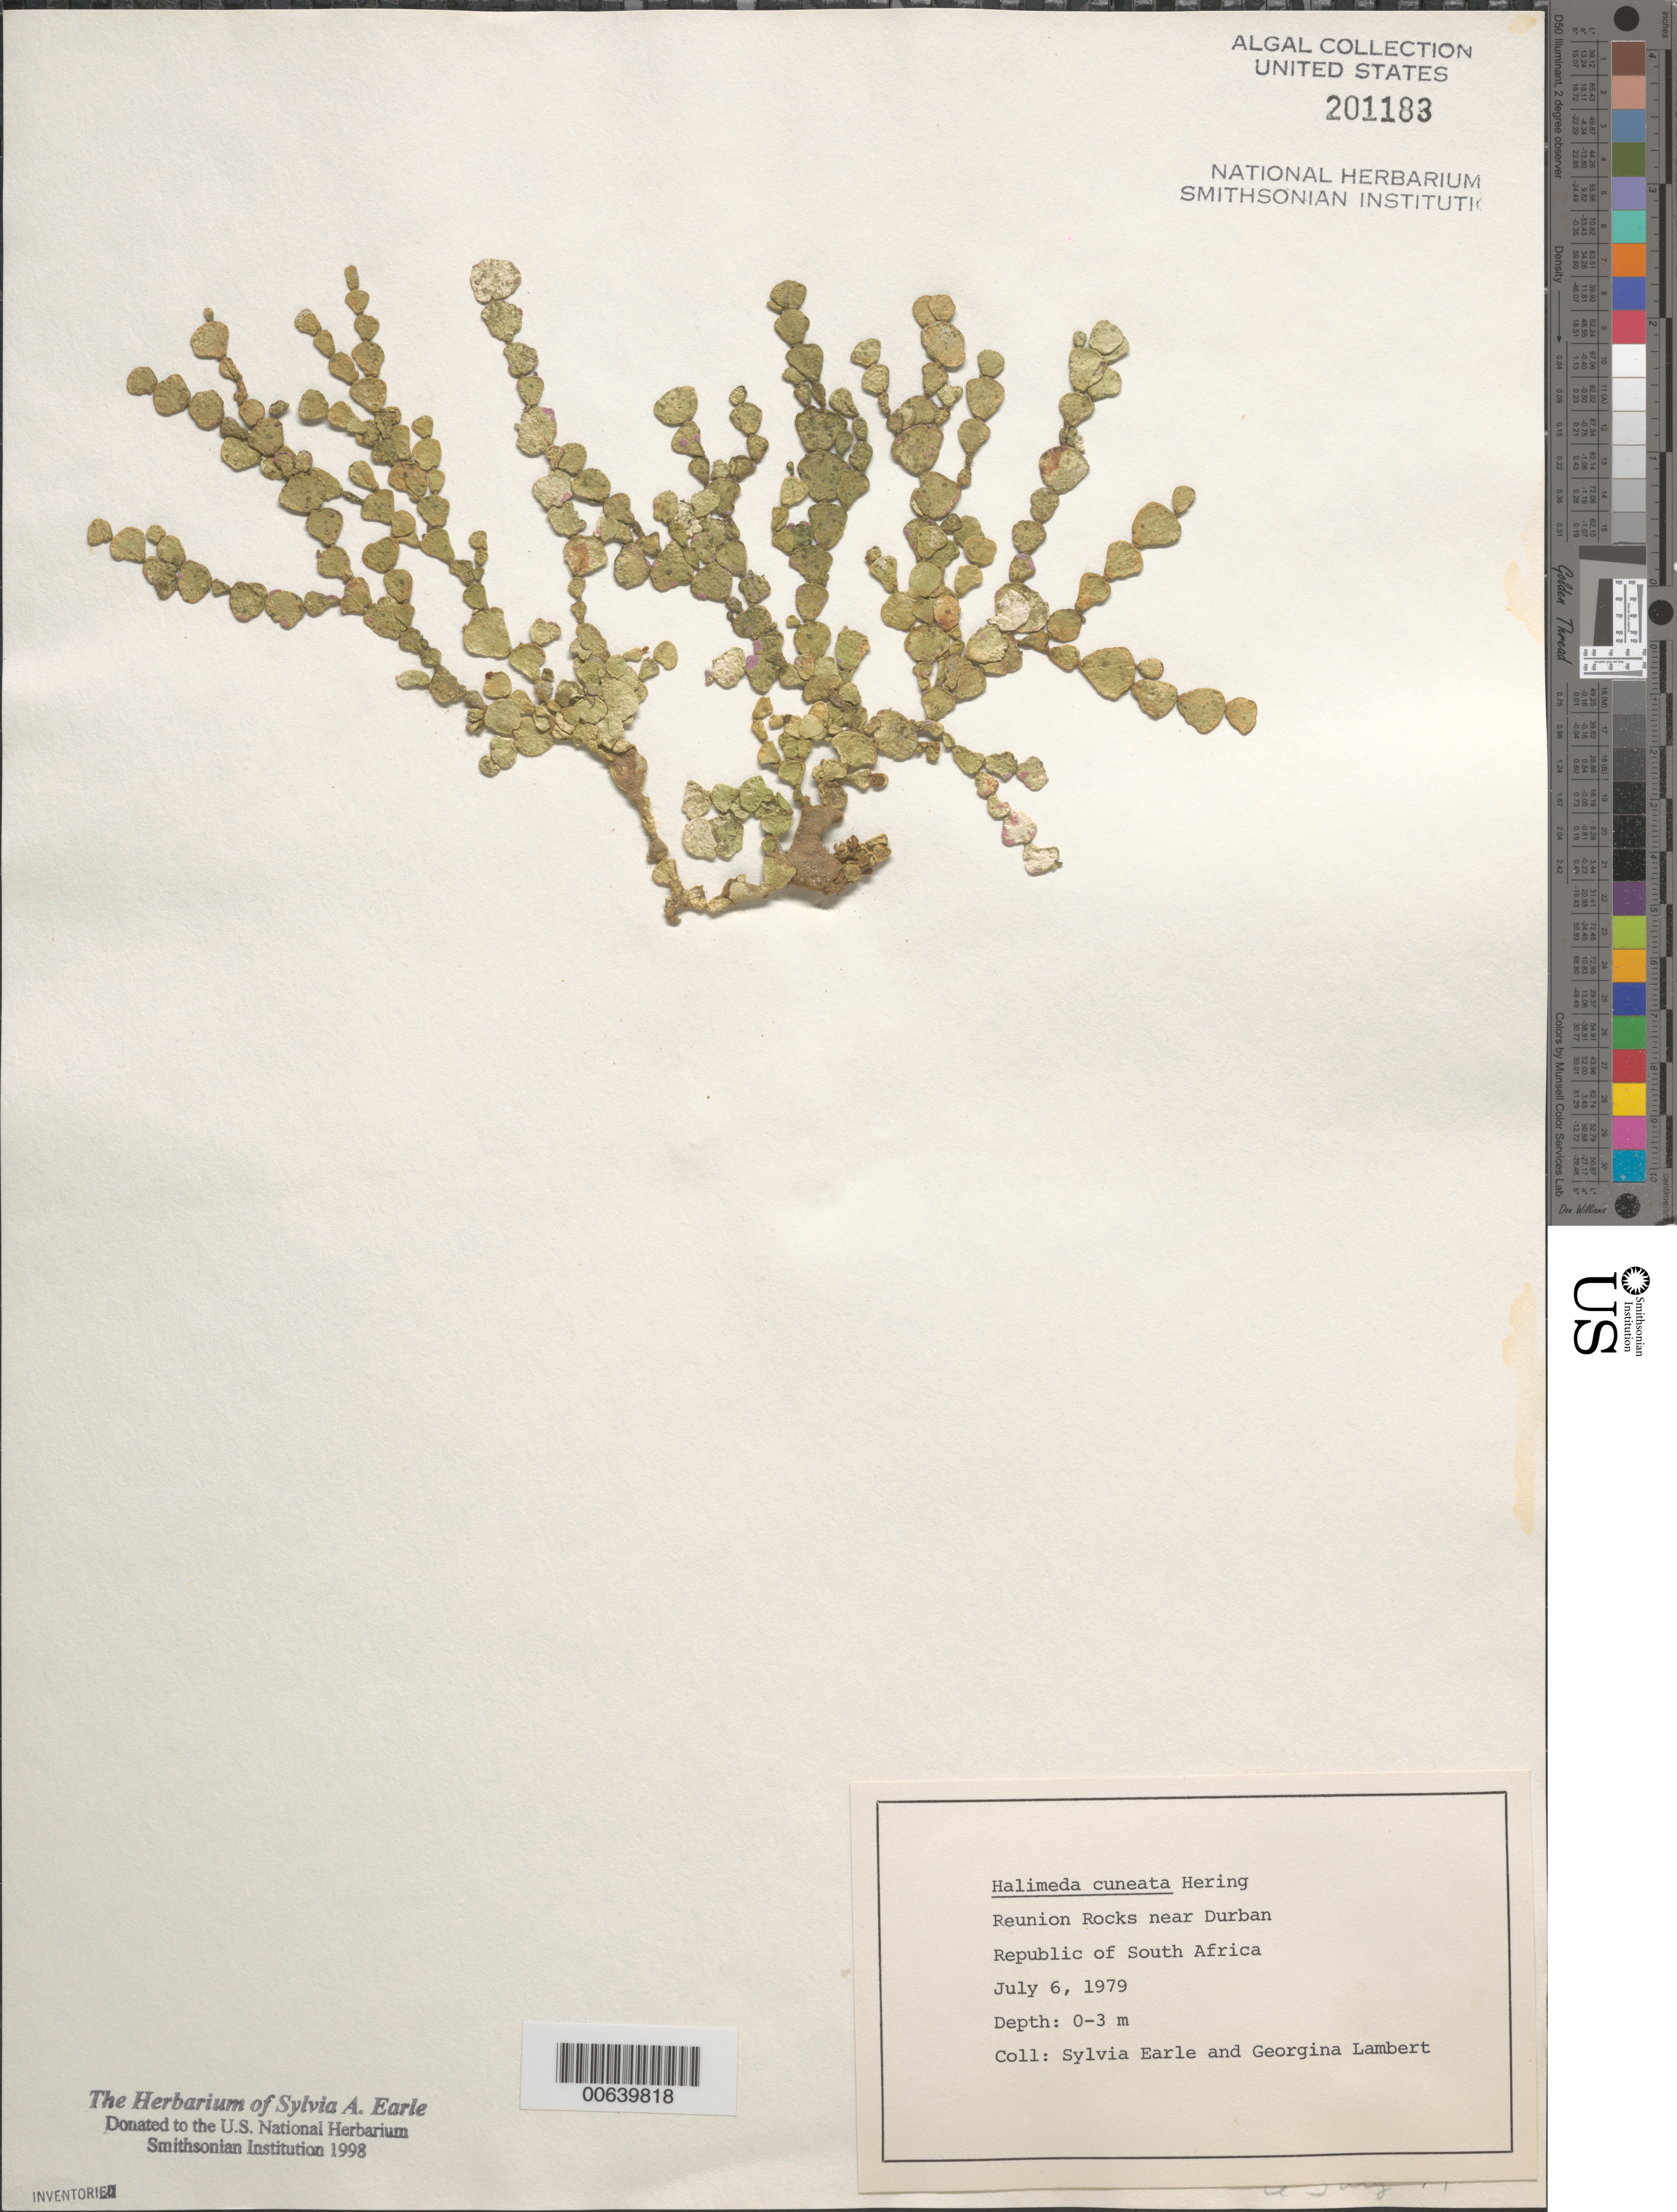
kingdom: Plantae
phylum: Chlorophyta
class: Ulvophyceae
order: Bryopsidales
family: Halimedaceae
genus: Halimeda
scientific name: Halimeda cuneata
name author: Hering in Krauss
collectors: S. A. Earle & G. Lambert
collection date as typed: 06 Jul 1979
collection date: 1979-07-06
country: South Africa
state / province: KwaZulu-Natal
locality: Reunion Rocks near Durban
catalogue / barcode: US 201183